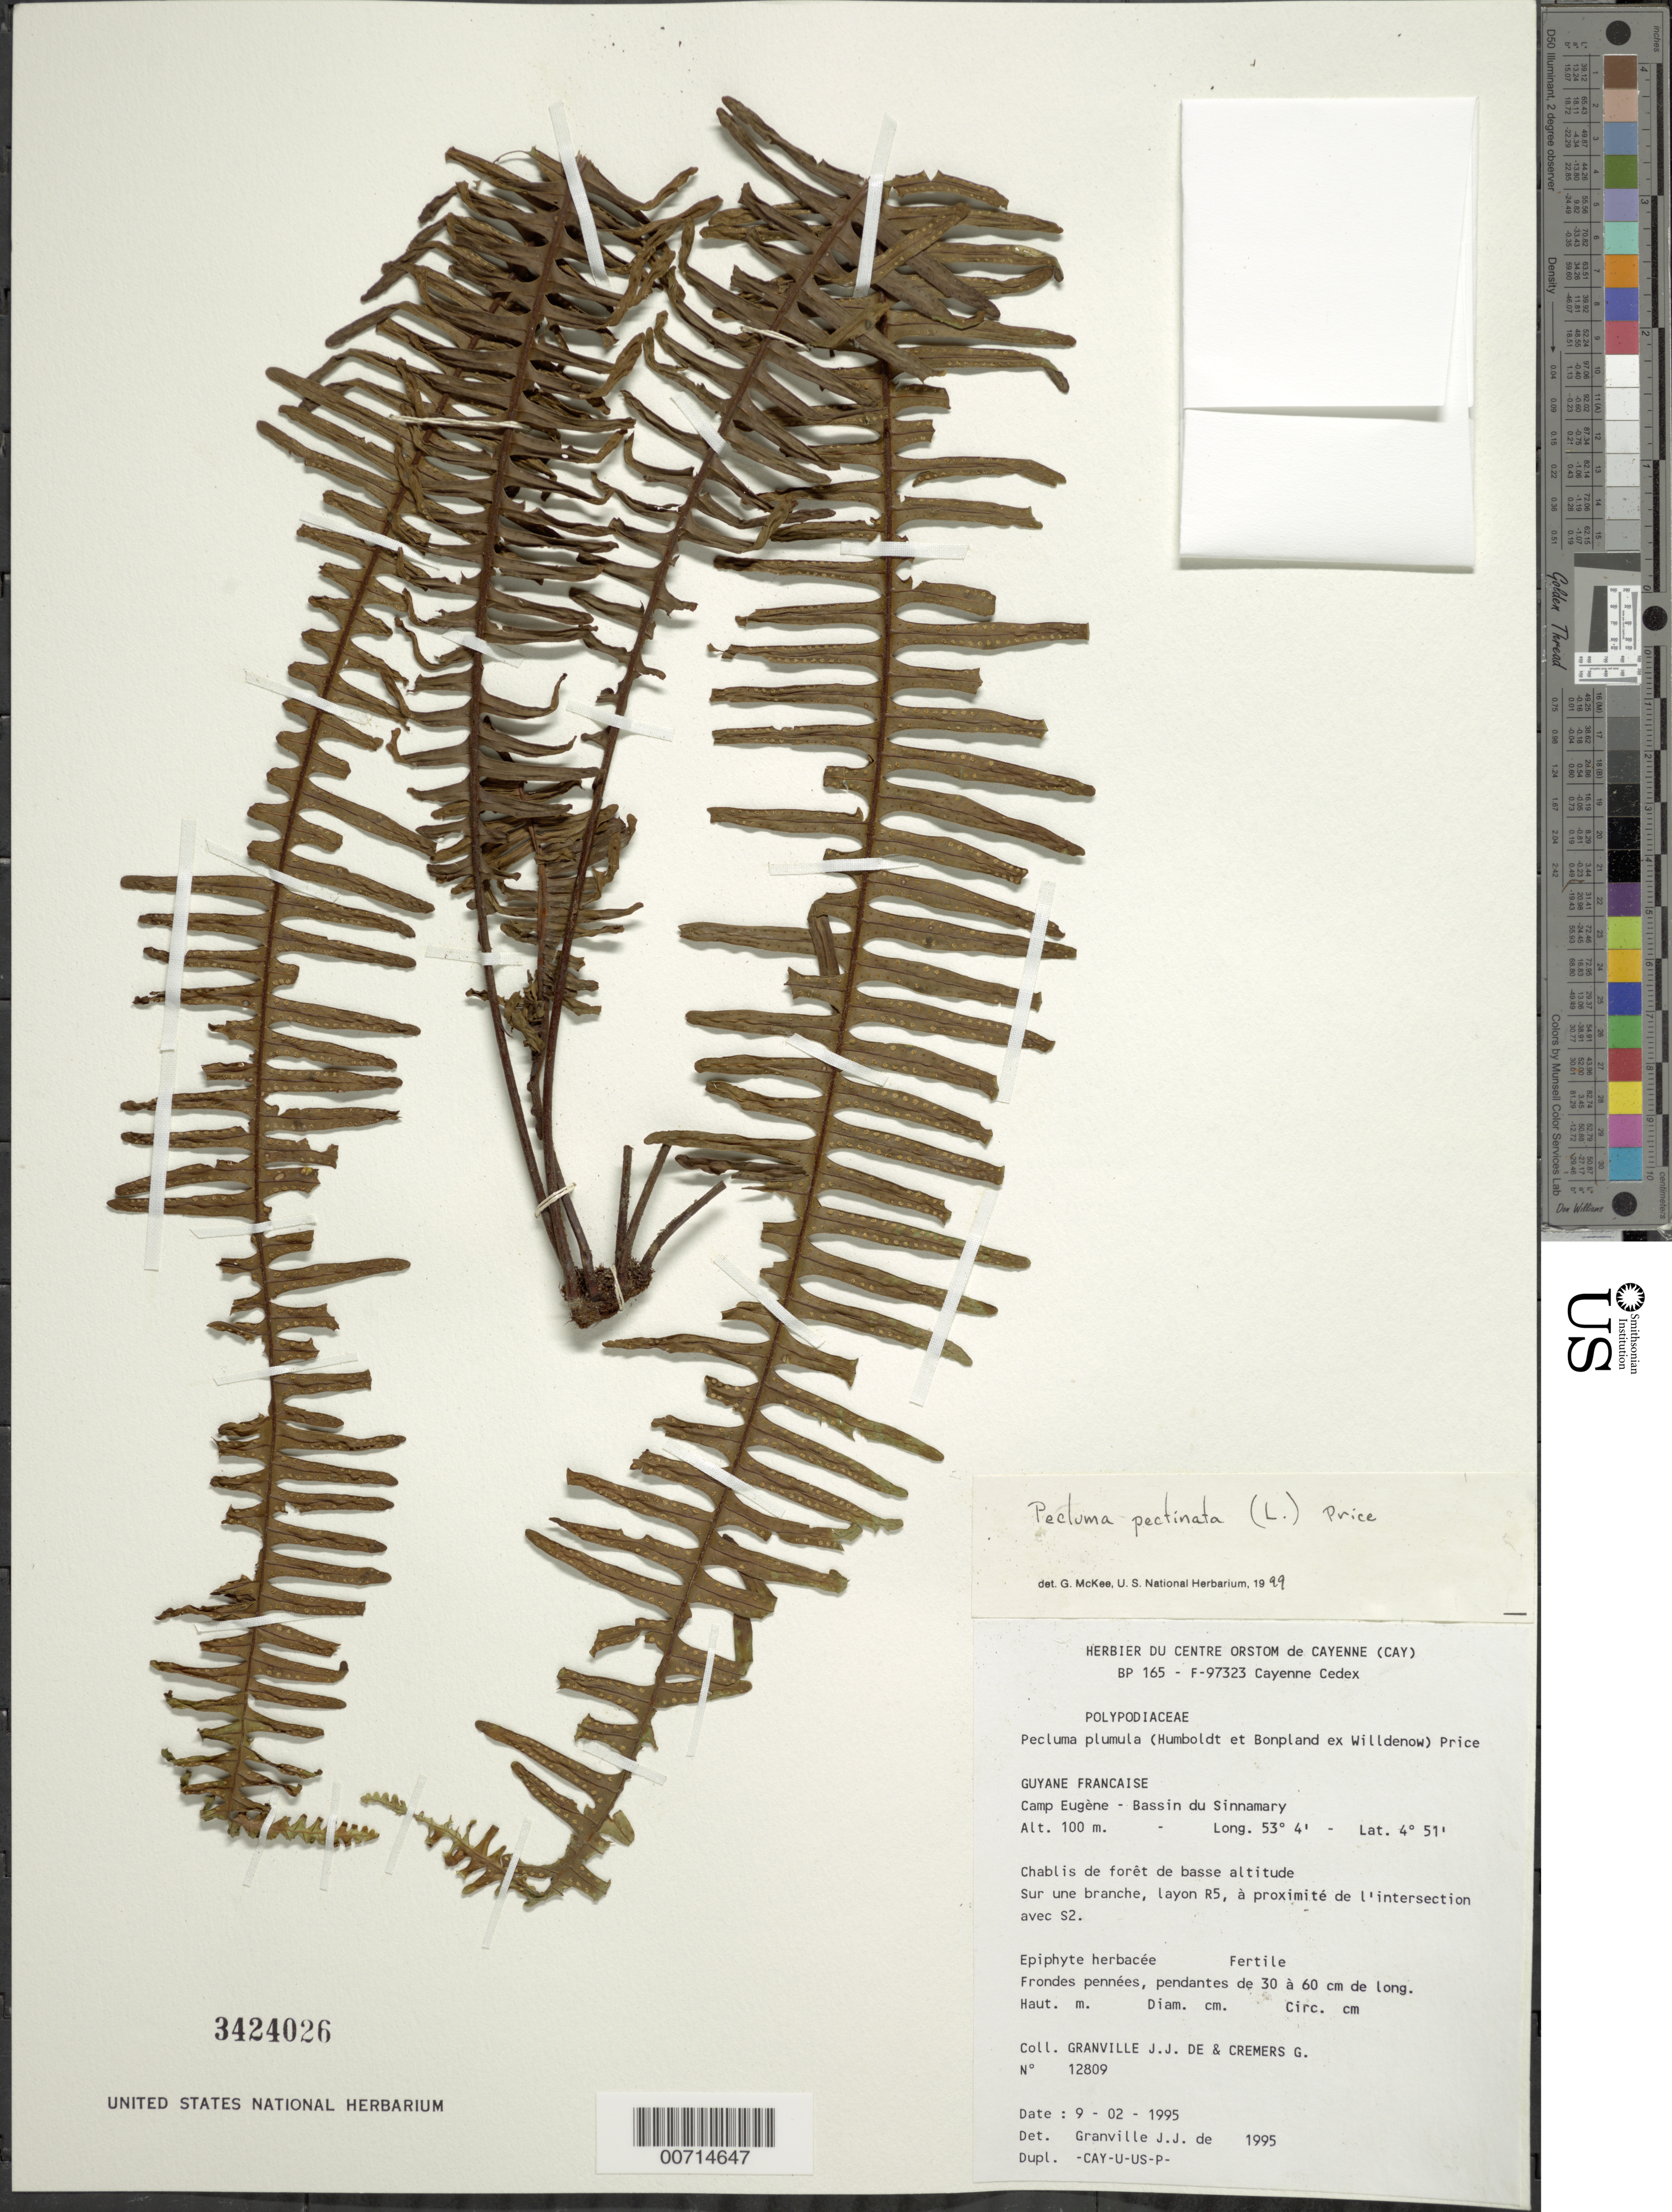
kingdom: Plantae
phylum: Tracheophyta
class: Polypodiopsida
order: Polypodiales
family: Polypodiaceae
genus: Pecluma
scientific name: Pecluma pectinata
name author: (L.) M.G. Price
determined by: McKee, G. S., (US), NMNH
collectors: J.-J. de Granville & G. Cremers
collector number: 12809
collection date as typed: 9-Feb-95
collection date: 1995-02-09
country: French Guiana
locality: Camp Eugène, Bassin du Sinnamary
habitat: Chablis de forêt de basse altitude, sur une branche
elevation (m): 100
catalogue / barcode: US 3424026